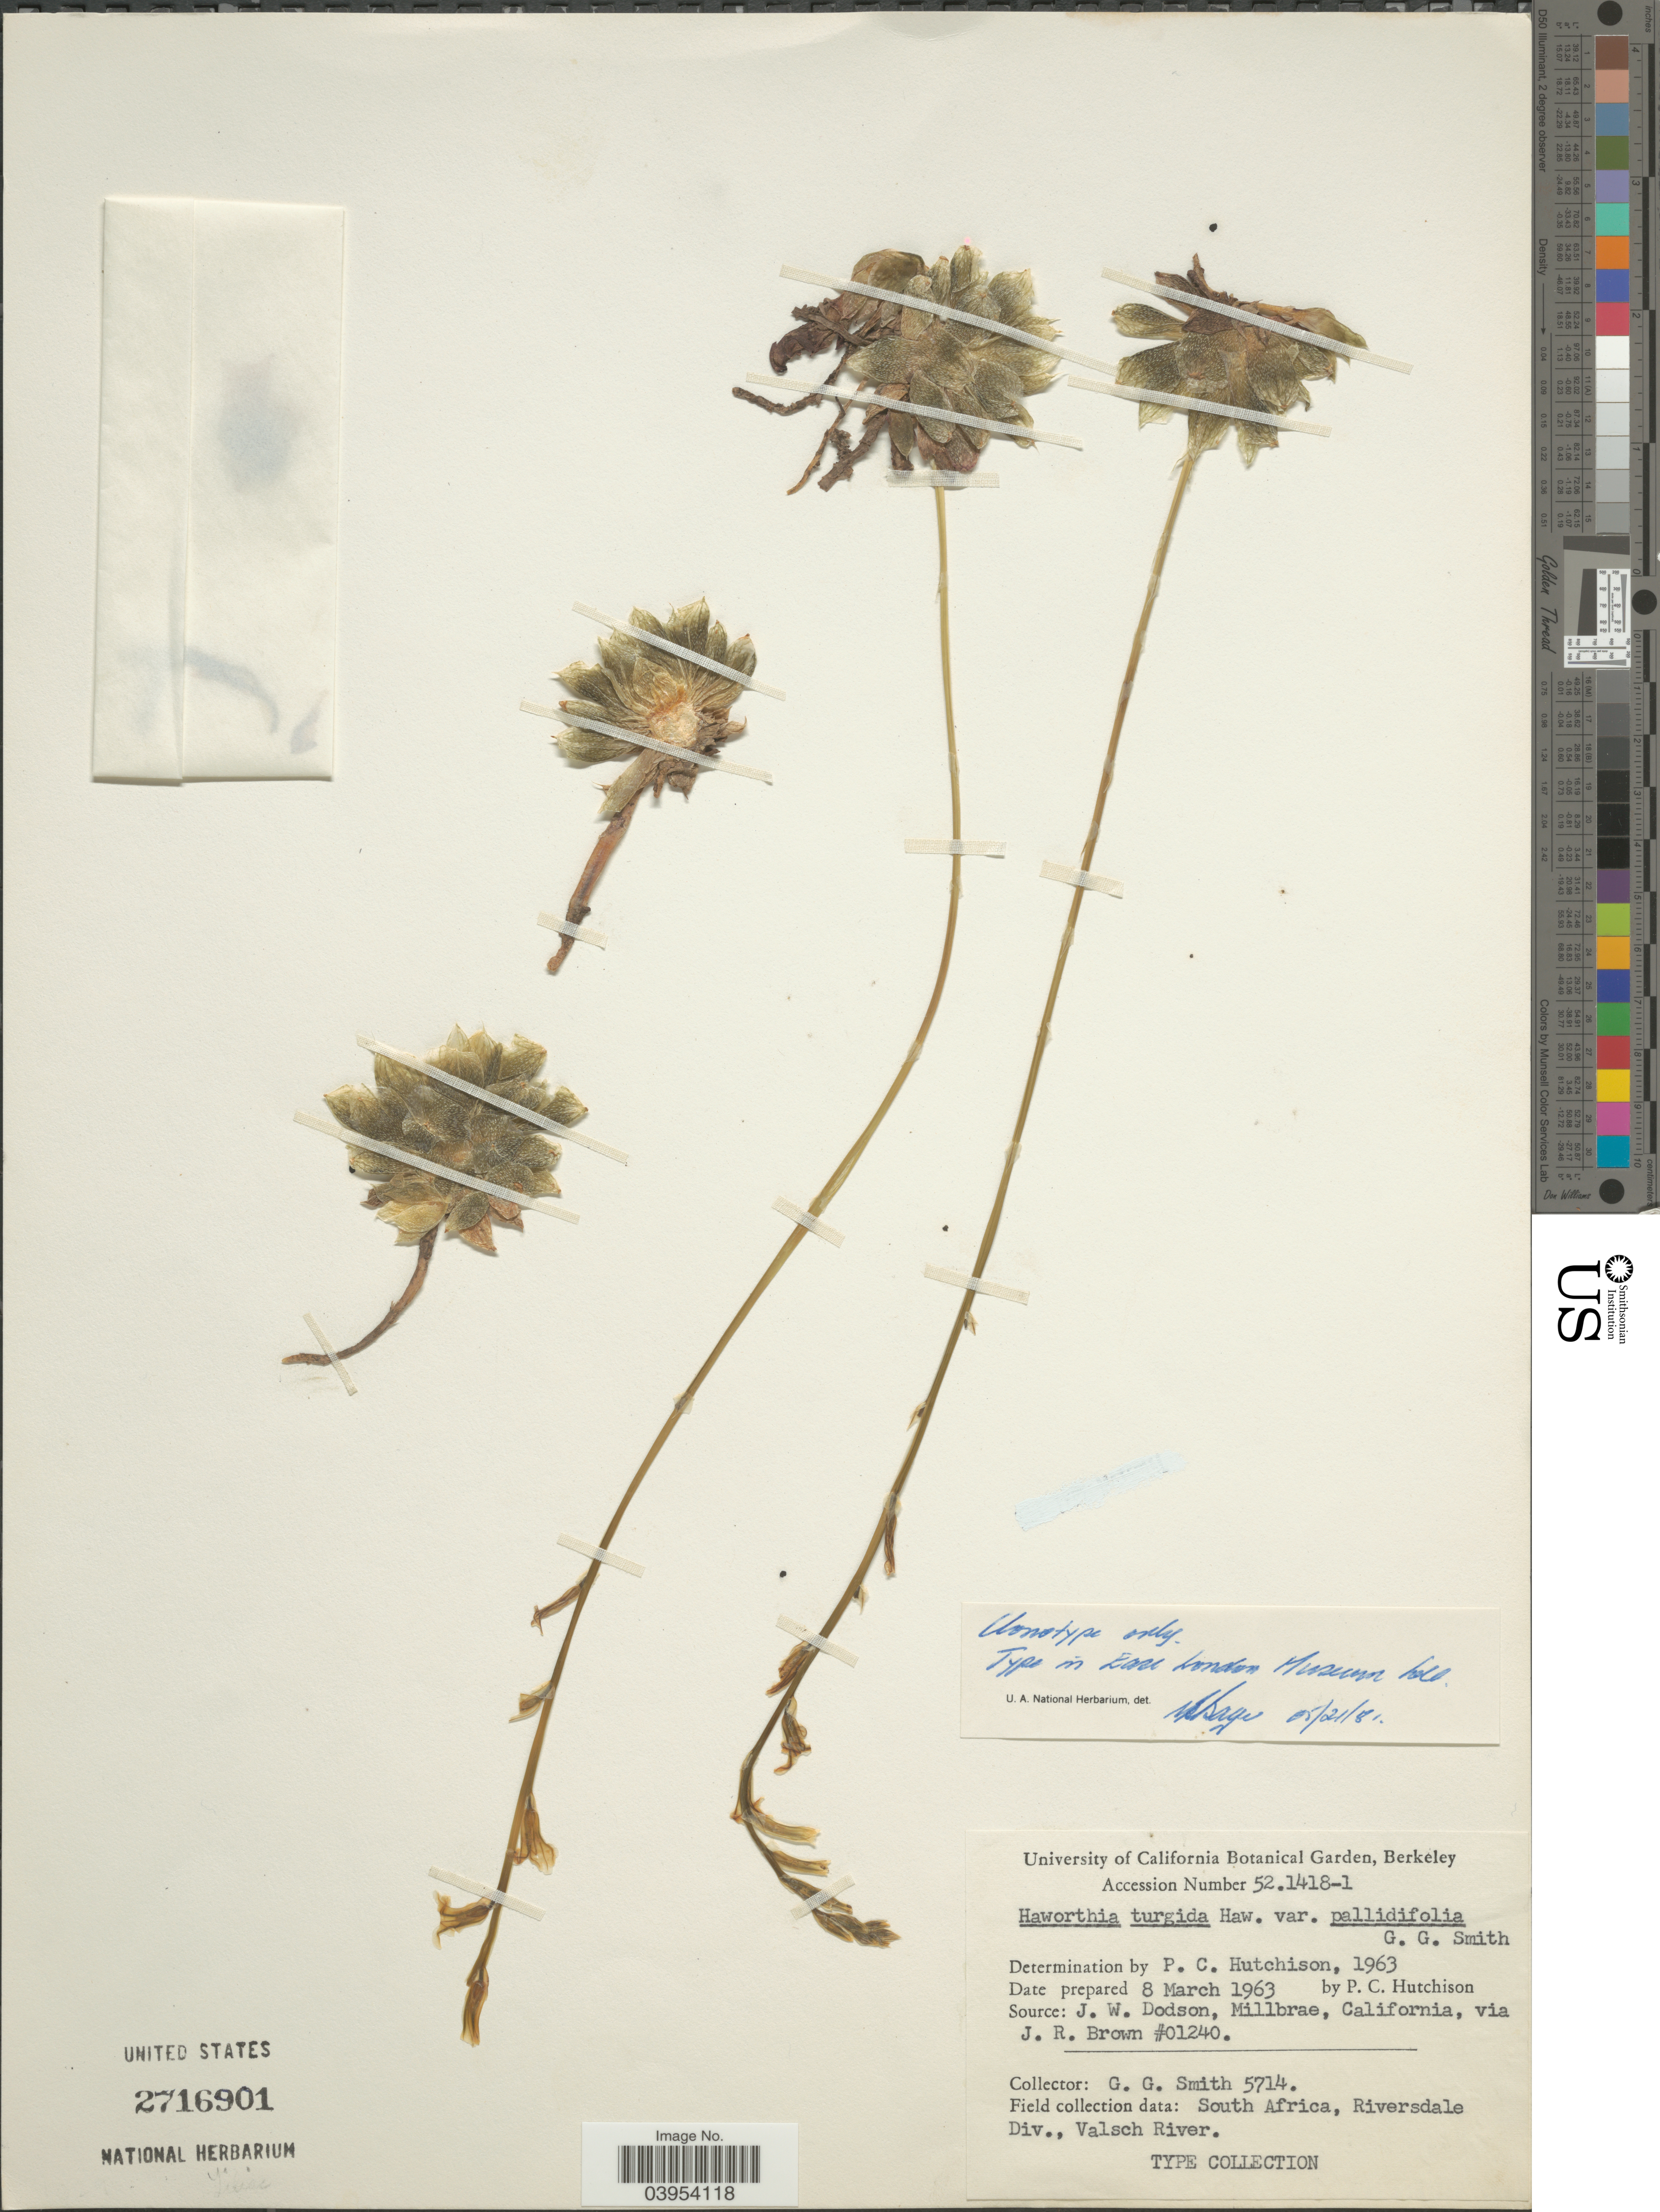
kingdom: Plantae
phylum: Tracheophyta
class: Liliopsida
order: Asparagales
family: Asphodelaceae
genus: Haworthia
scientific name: Haworthia turgida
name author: Haw.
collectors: P. C. Hutchison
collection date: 1963-03-08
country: United States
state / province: California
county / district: Alameda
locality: University of California Botanical Garden, Berkeley.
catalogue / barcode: US 2716901